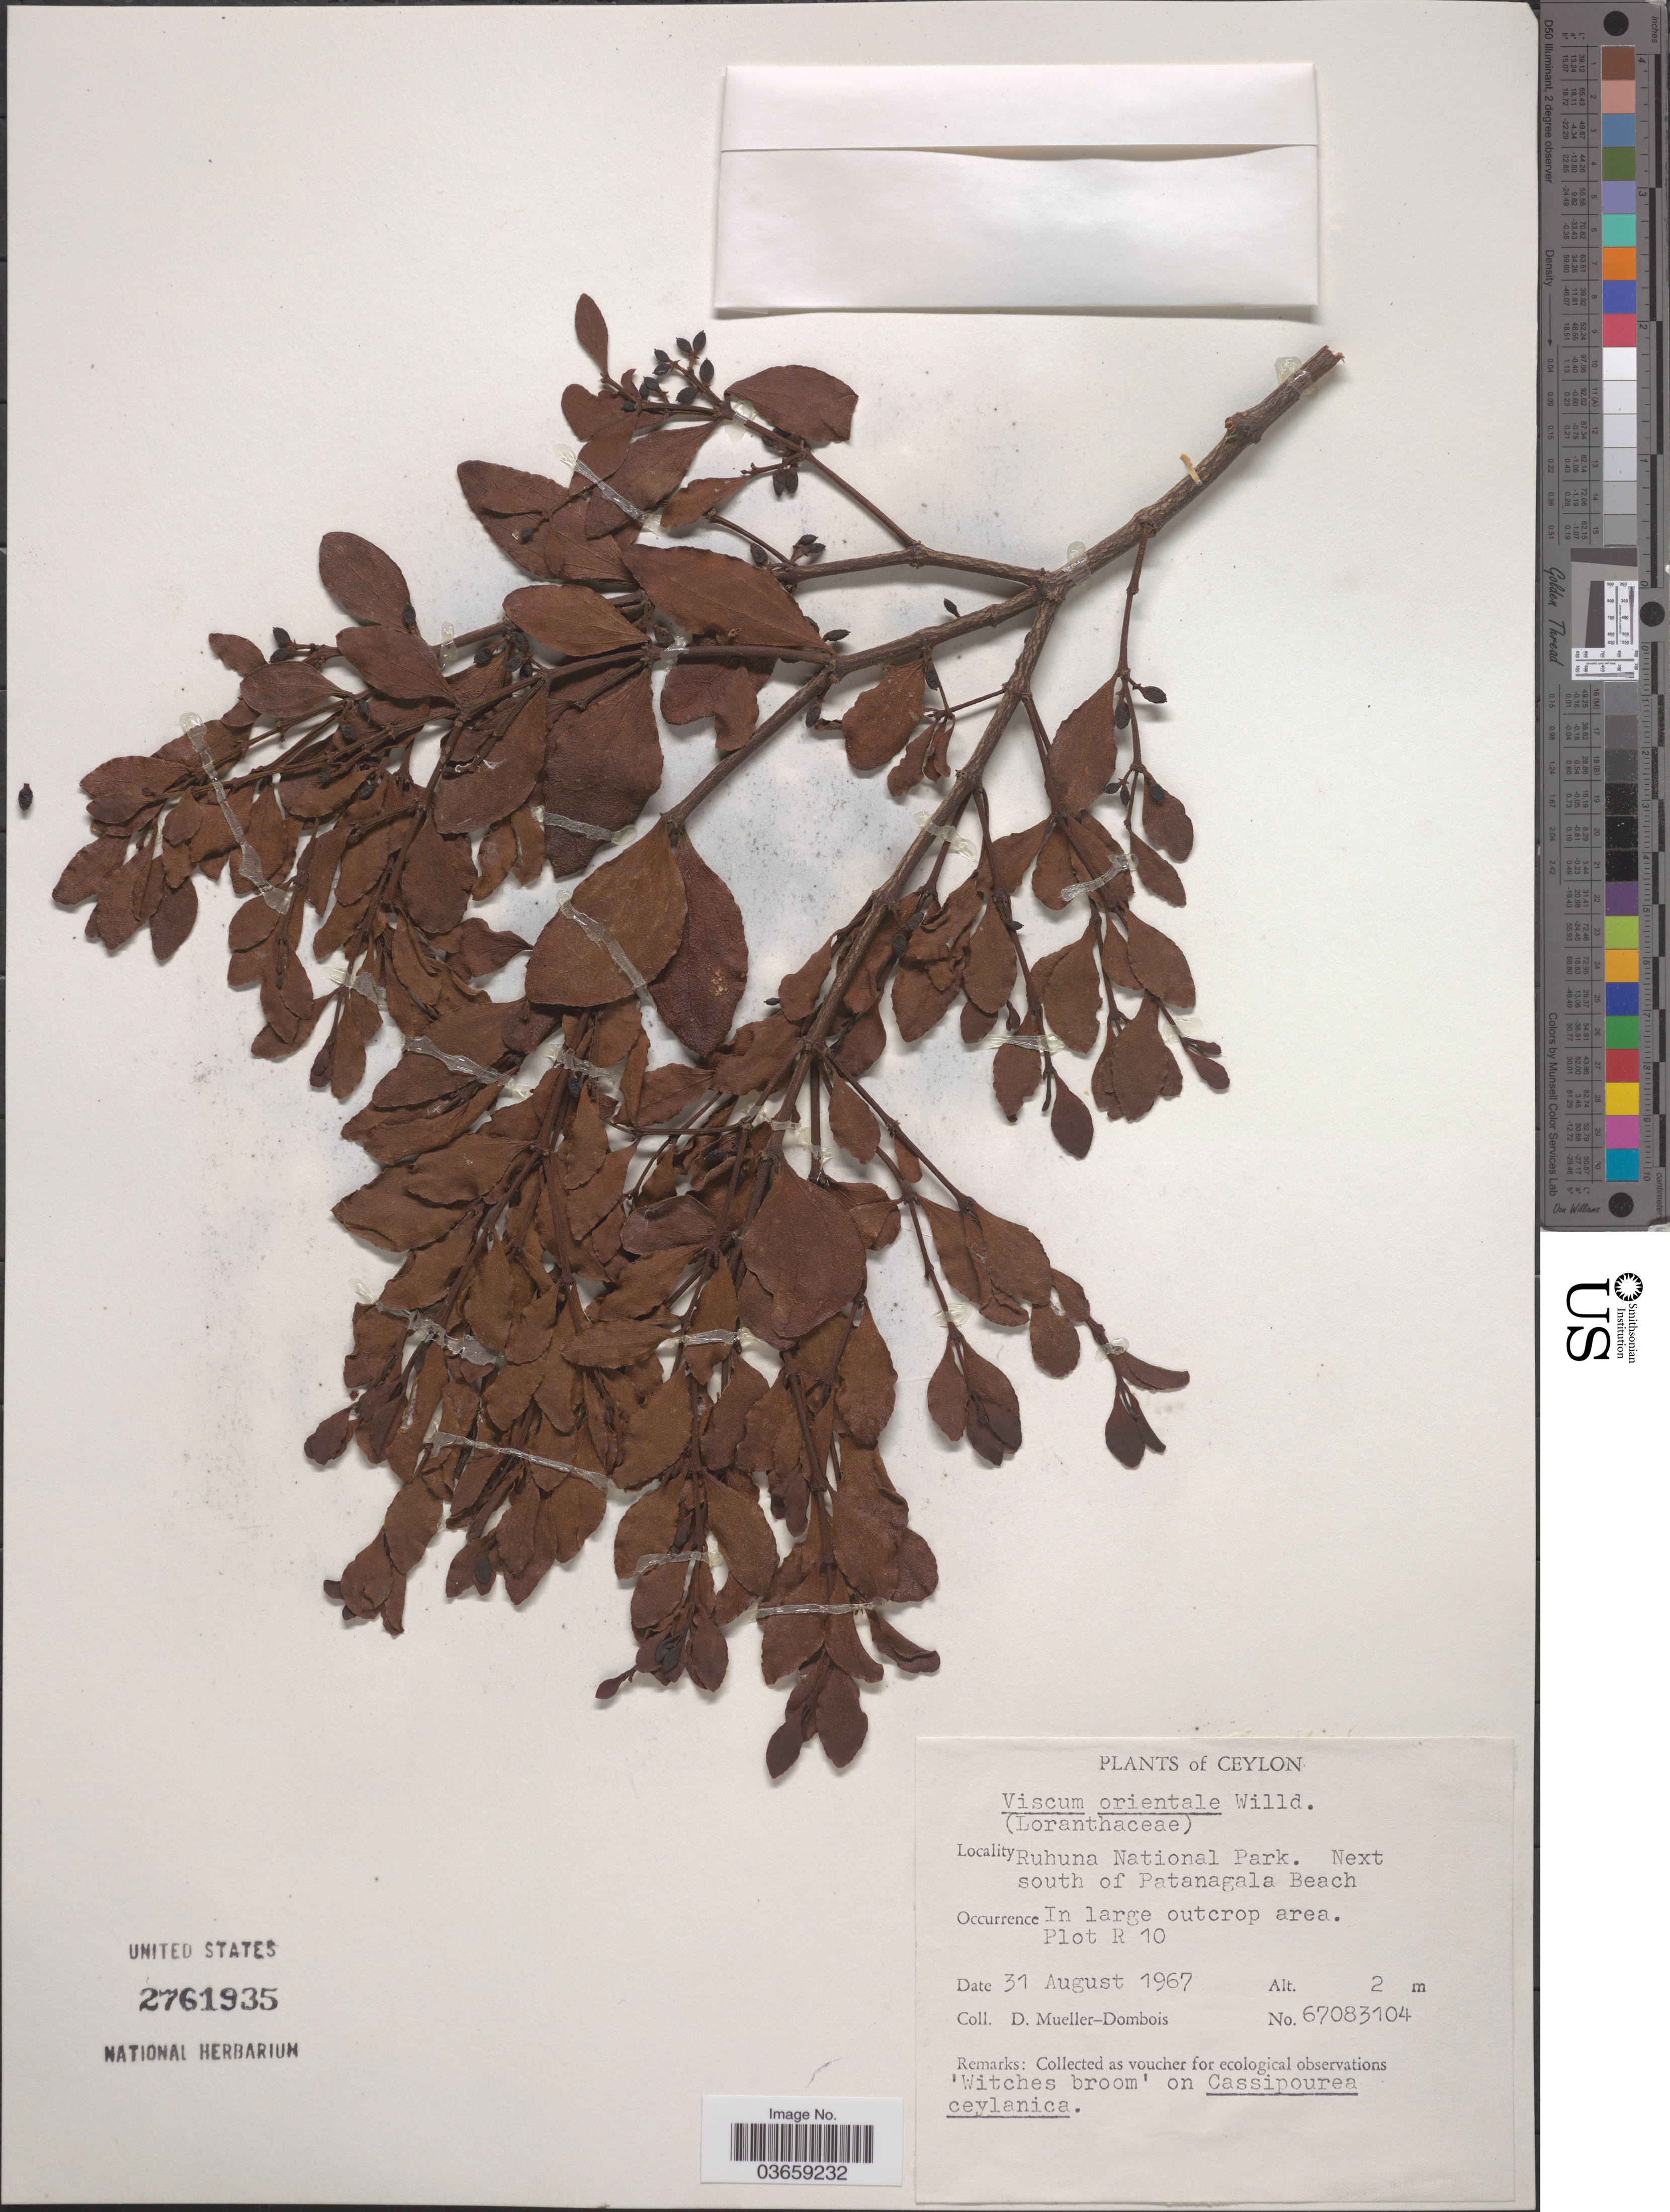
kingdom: Plantae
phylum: Tracheophyta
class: Magnoliopsida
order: Santalales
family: Viscaceae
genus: Viscum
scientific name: Viscum orientale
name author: DC.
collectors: D. Mueller-Dombois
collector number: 67083104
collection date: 1967-08-31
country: Sri Lanka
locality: Ceylon. Ruhuna National Park. Next south of Patanagala Beach. Plot R 10.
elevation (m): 2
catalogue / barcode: US 2761935